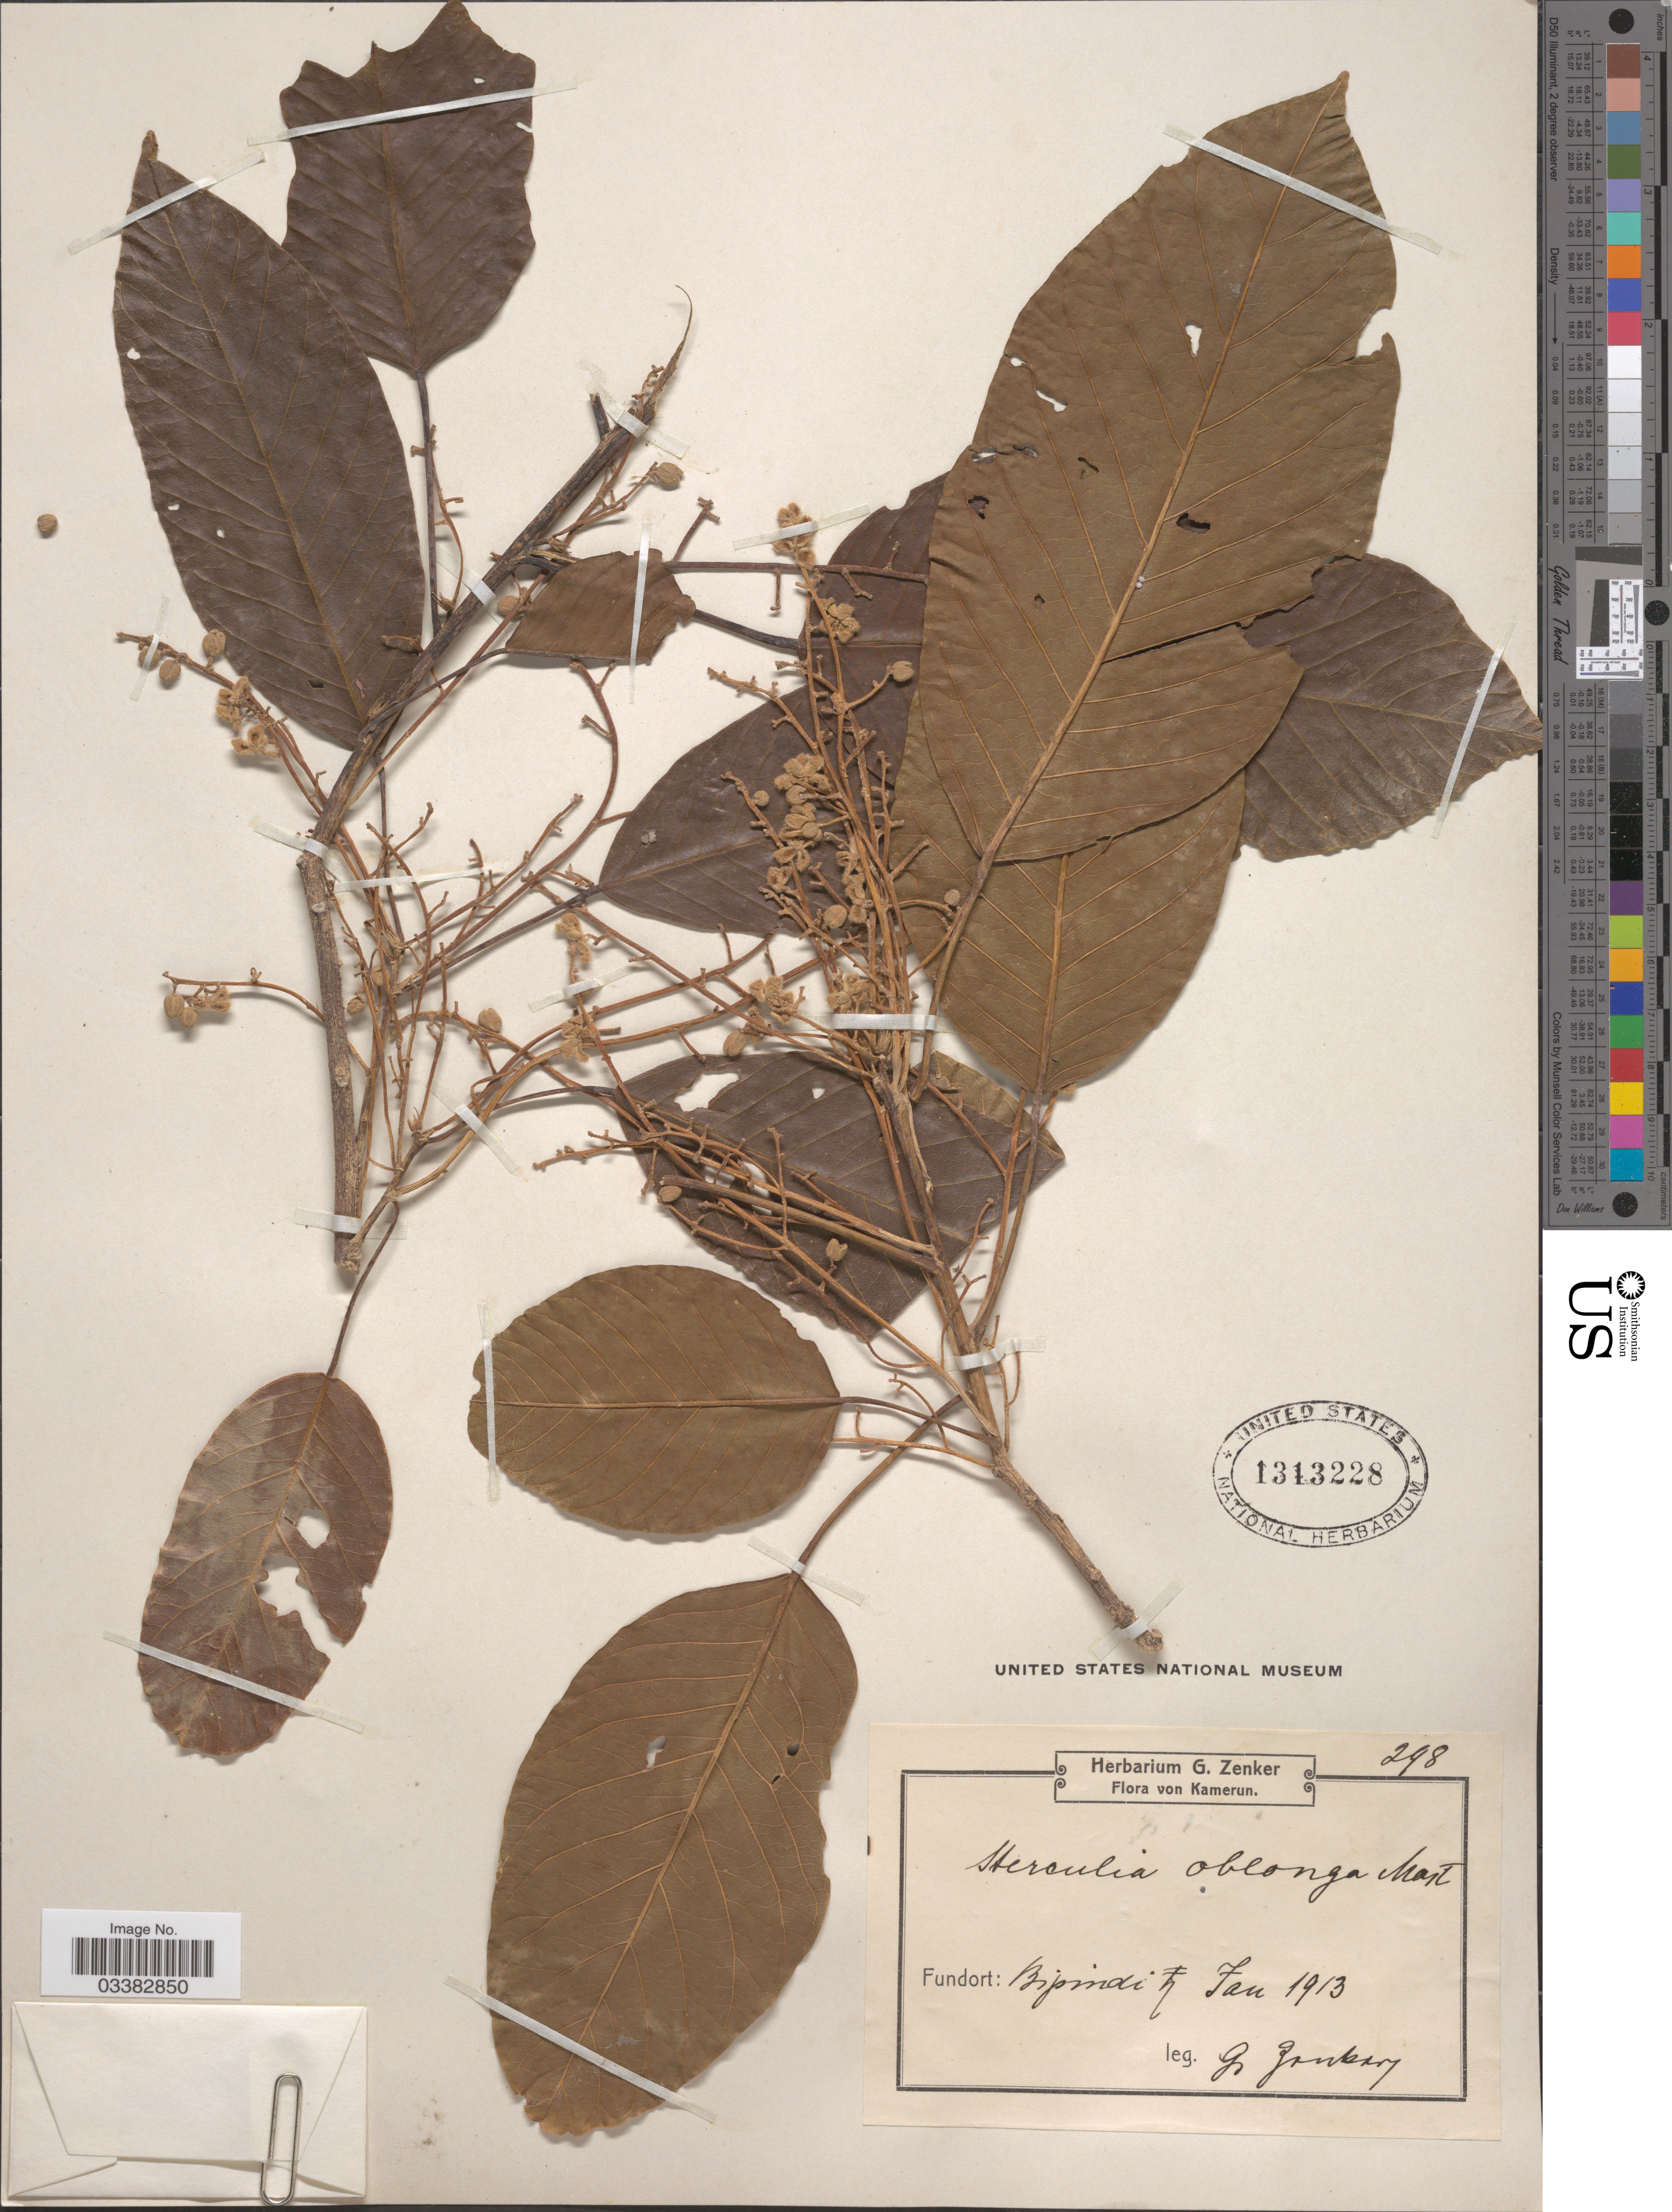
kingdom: Plantae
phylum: Tracheophyta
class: Magnoliopsida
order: Malvales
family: Malvaceae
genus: Sterculia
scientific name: Sterculia oblonga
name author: Mast.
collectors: G. A. Zenker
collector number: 298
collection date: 1913-01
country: Cameroon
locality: Bipindi.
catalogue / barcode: US 1313228